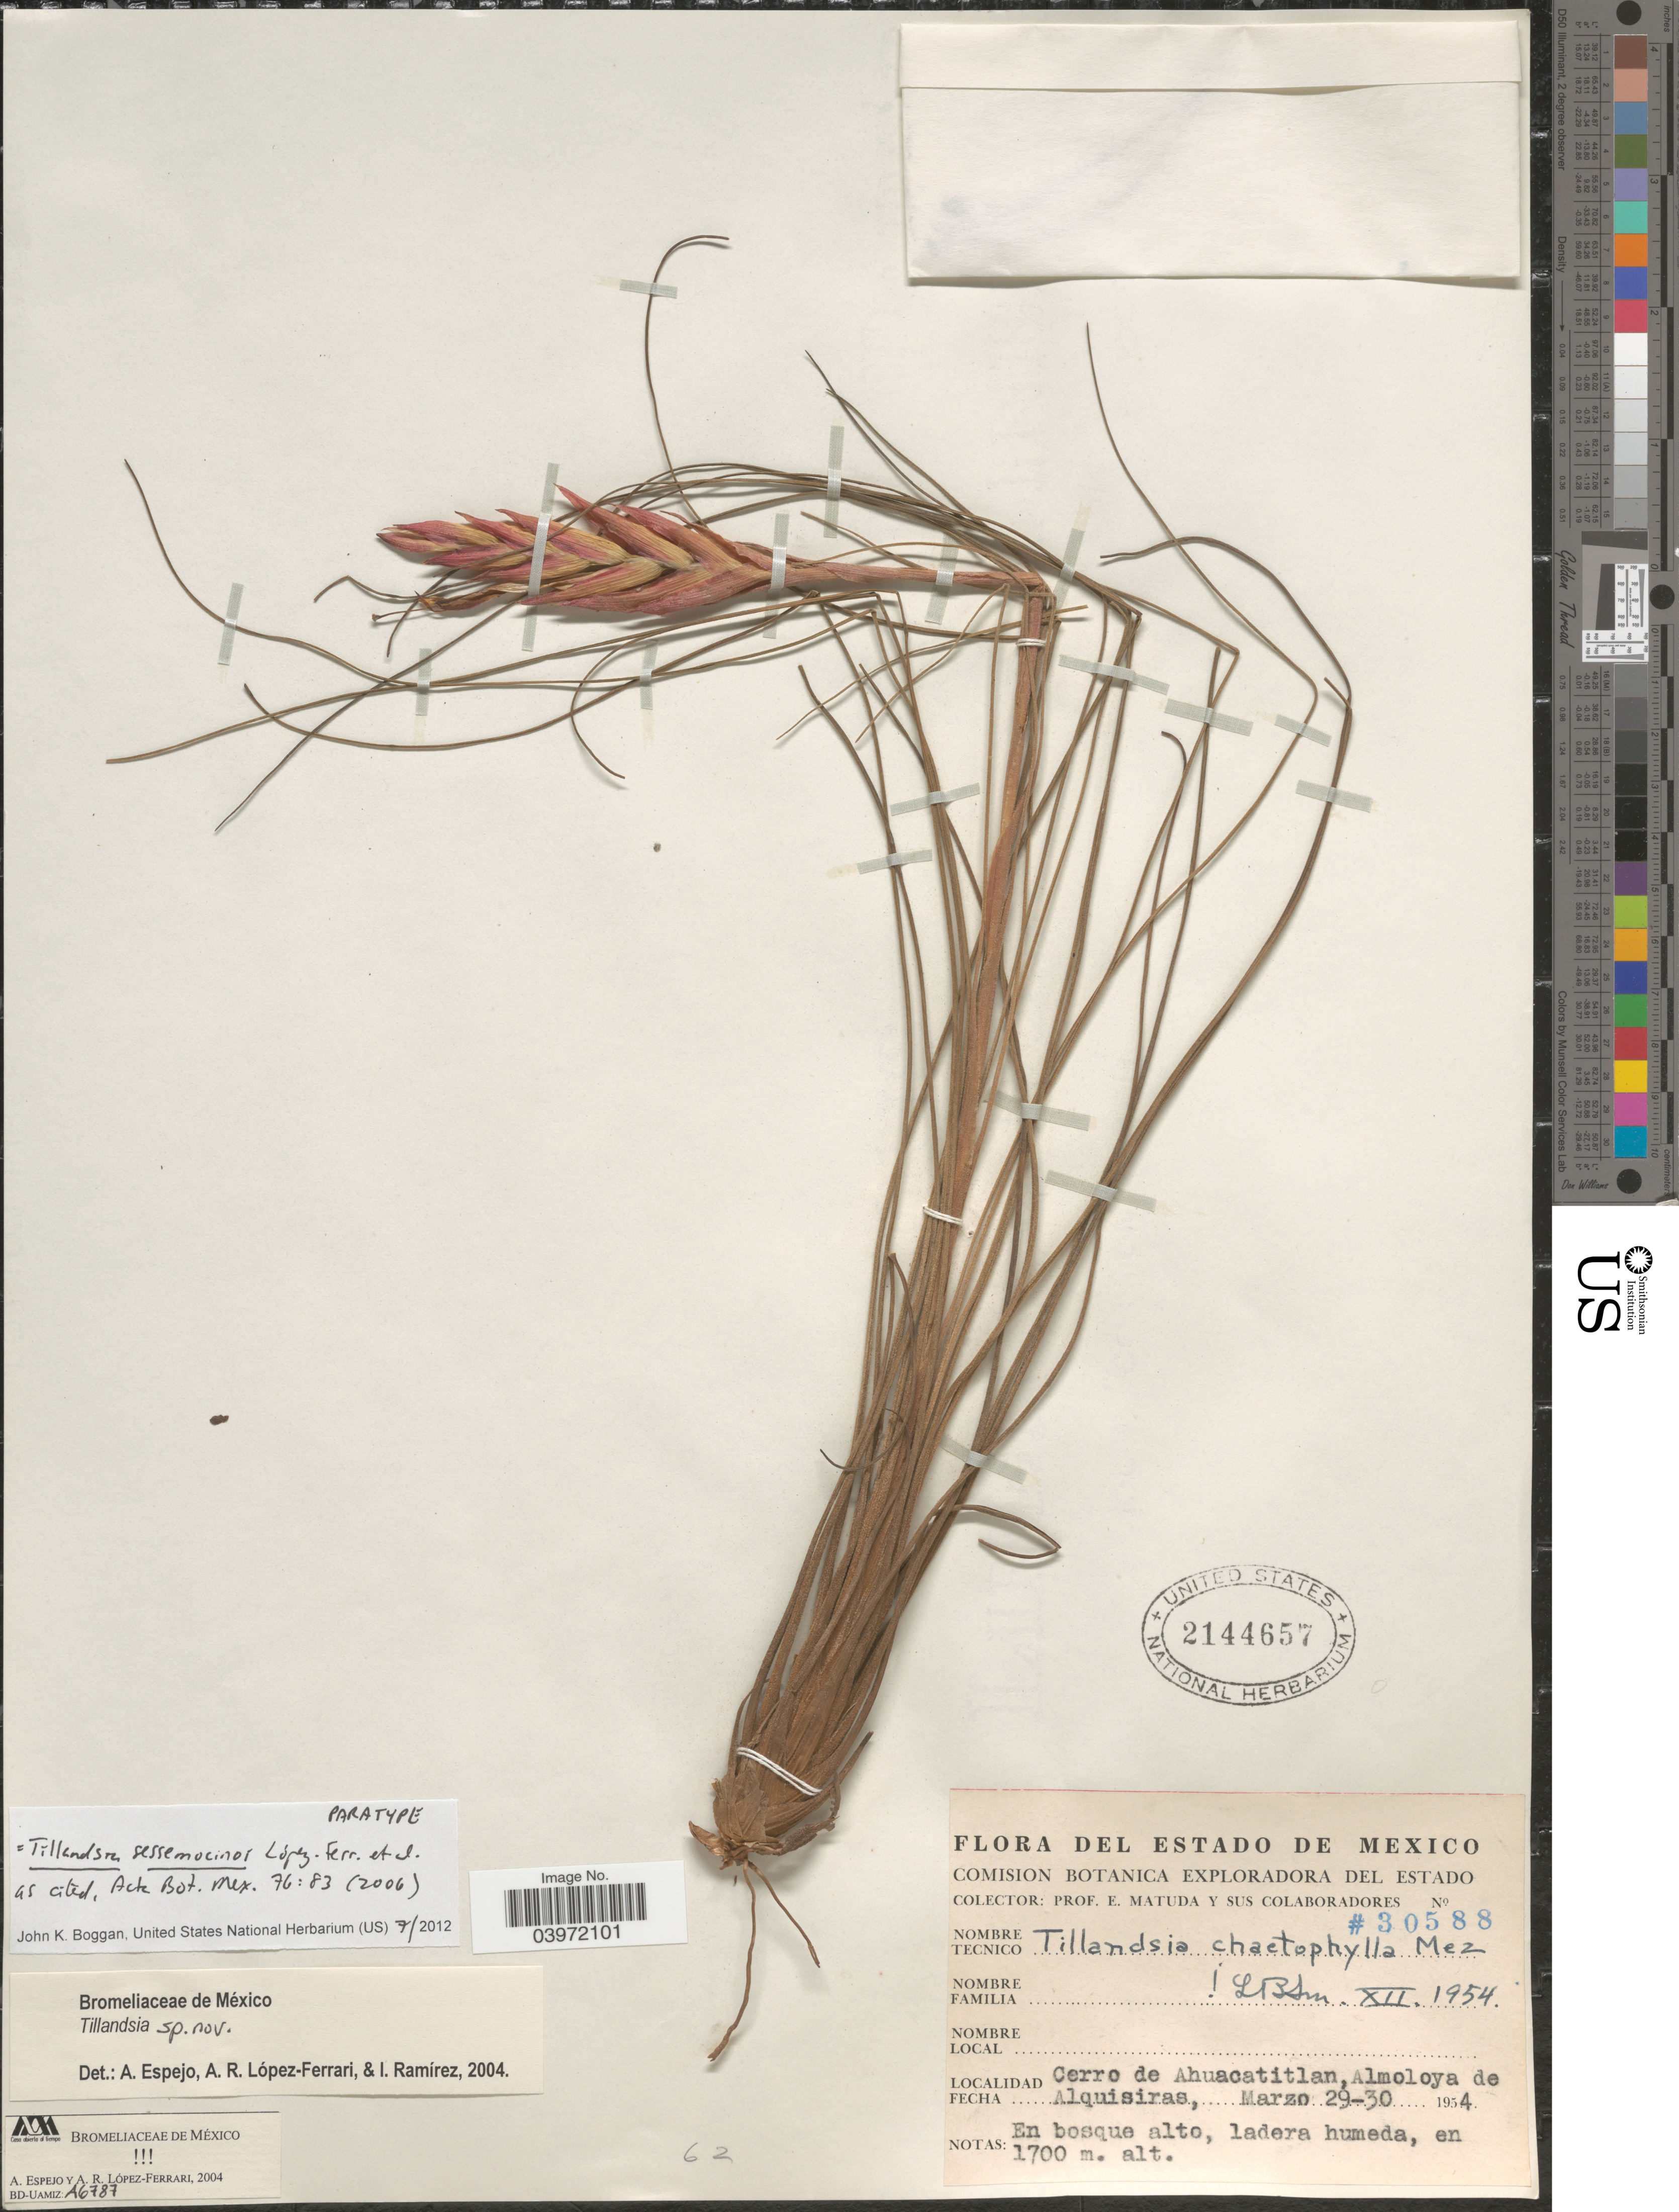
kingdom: Plantae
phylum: Tracheophyta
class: Liliopsida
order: Poales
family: Bromeliaceae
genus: Tillandsia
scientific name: Tillandsia sessemocinoi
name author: López-Ferr. et al.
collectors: E. Matuda & Sus Colaboradores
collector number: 30588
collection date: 1954-03-29/1954-03-30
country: Mexico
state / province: México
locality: Cerro de Ahuacatitlan, Almoloya de Alquisiras.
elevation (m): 1700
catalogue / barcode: US 2144657